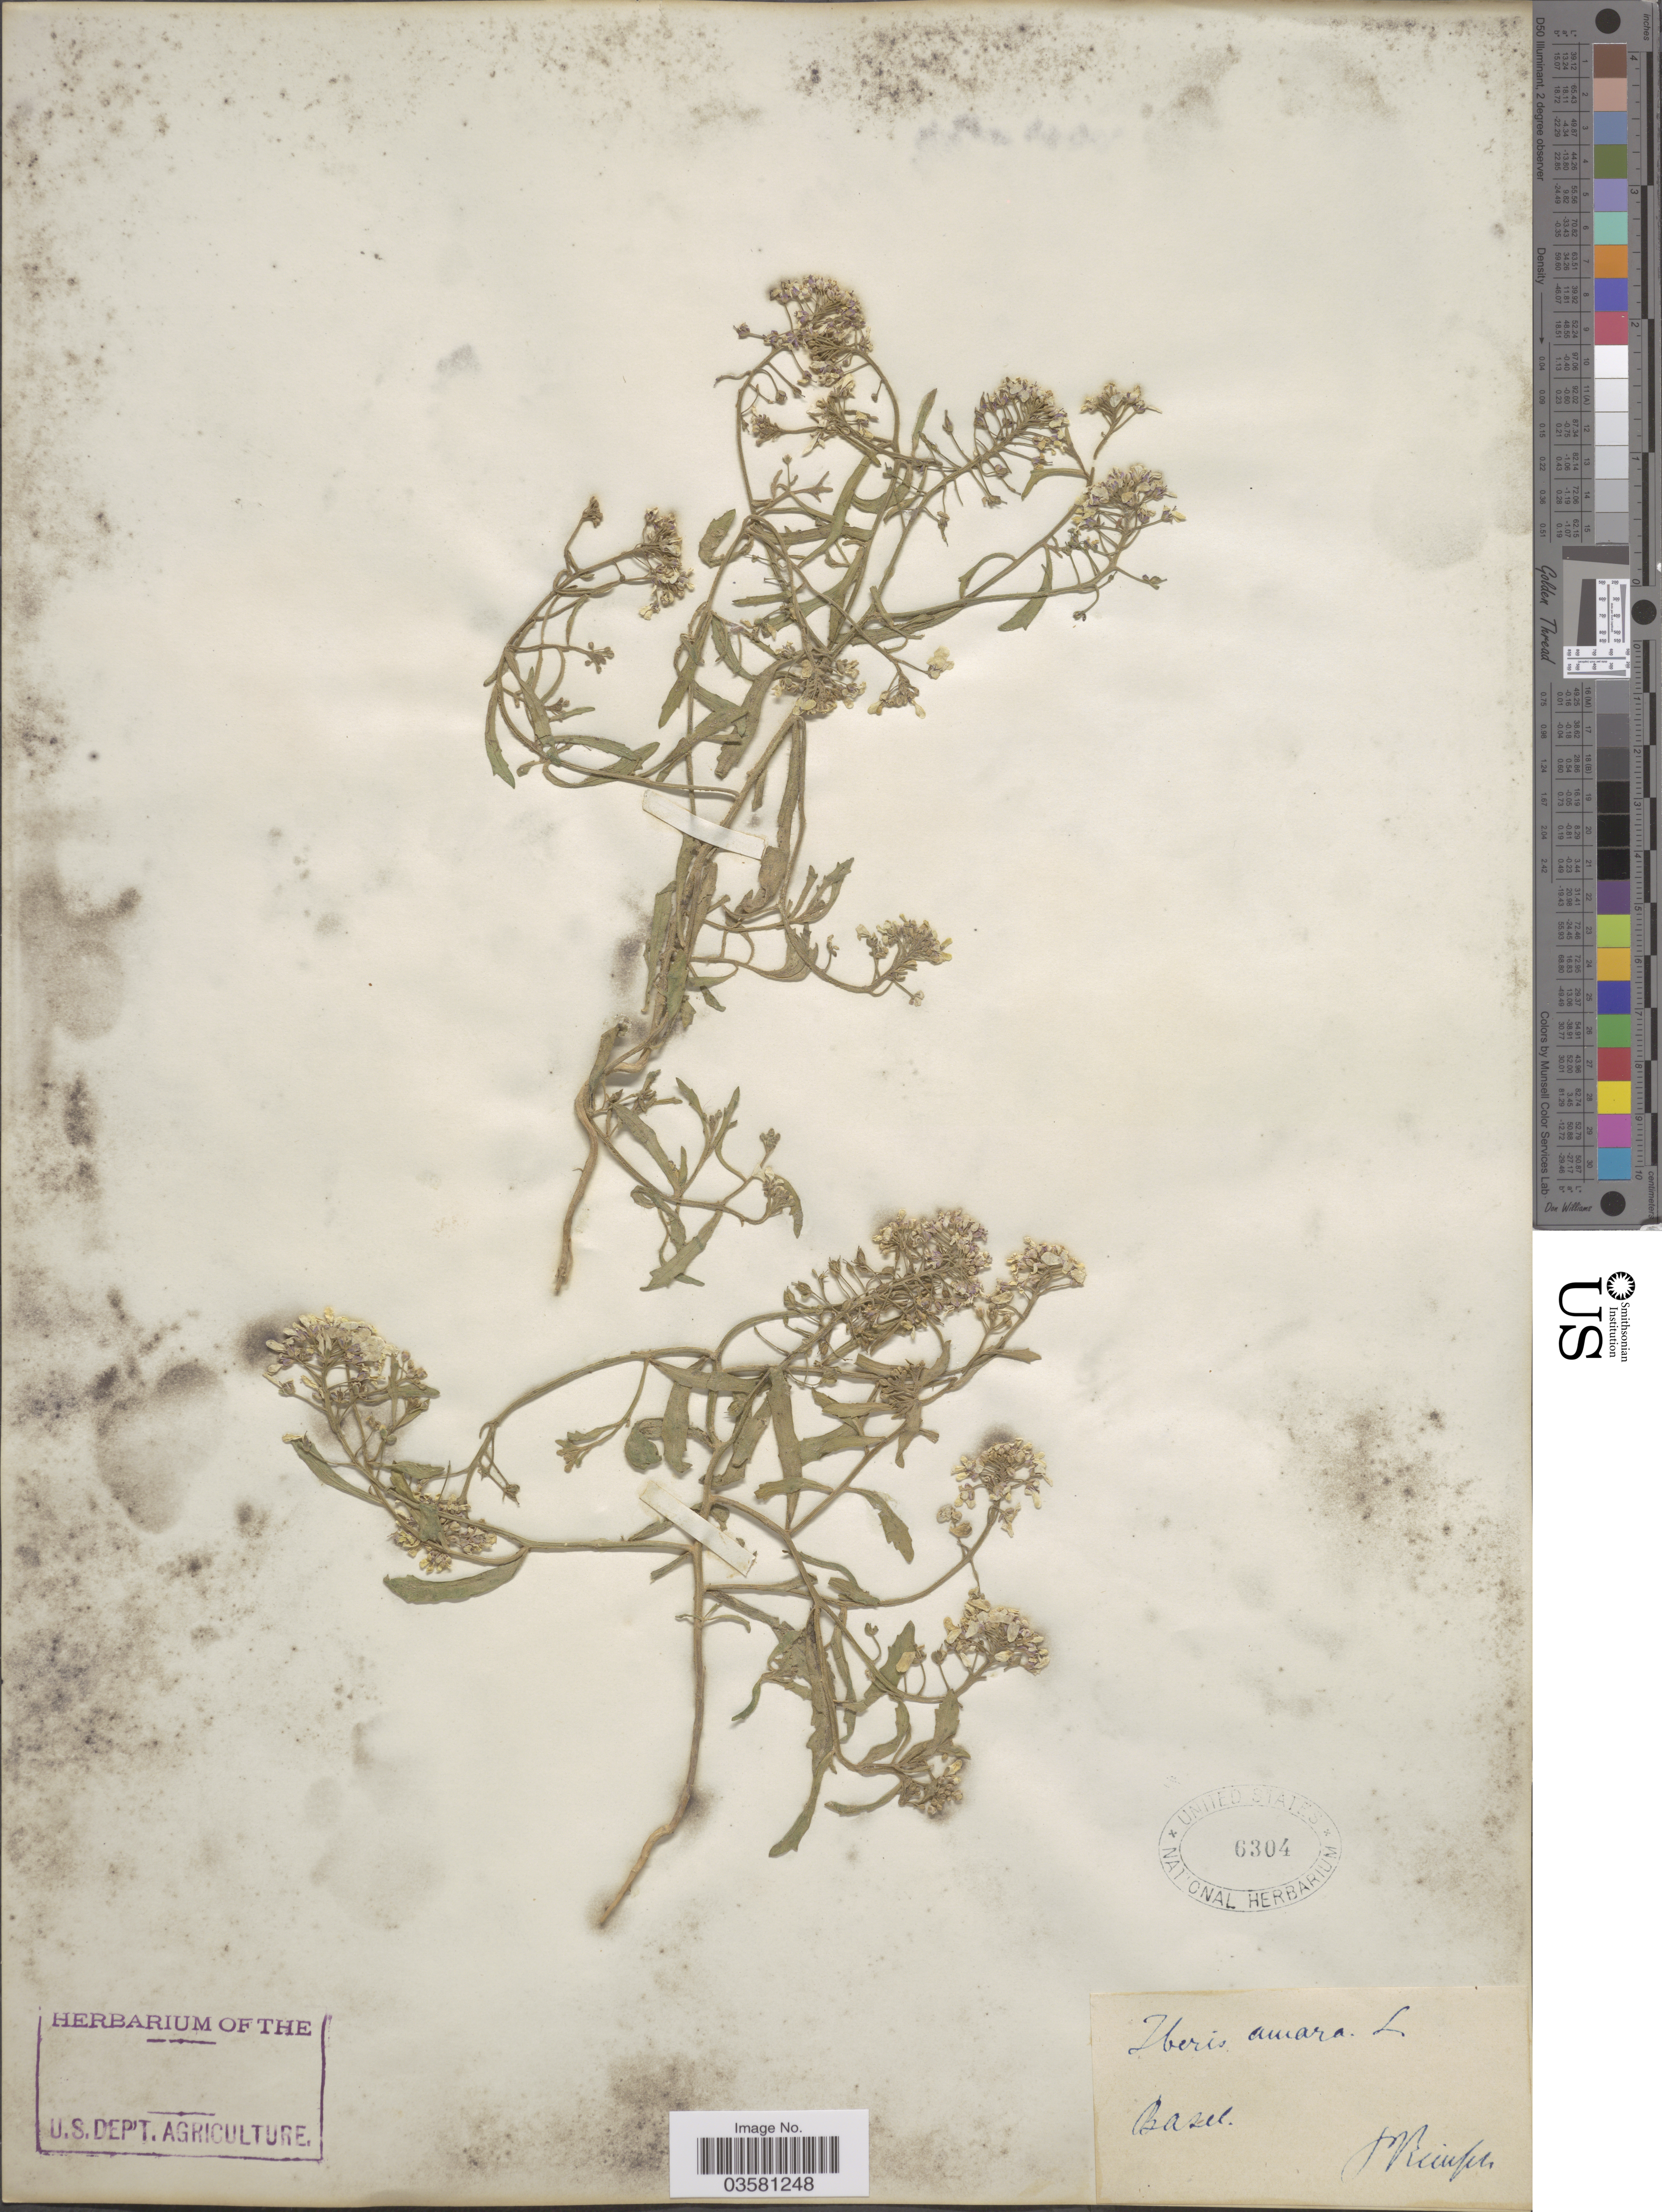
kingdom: Plantae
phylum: Tracheophyta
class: Magnoliopsida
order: Brassicales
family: Brassicaceae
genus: Iberis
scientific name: Iberis amara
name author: L.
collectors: P. Reinsch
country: Switzerland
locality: Basel.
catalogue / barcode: US 6304